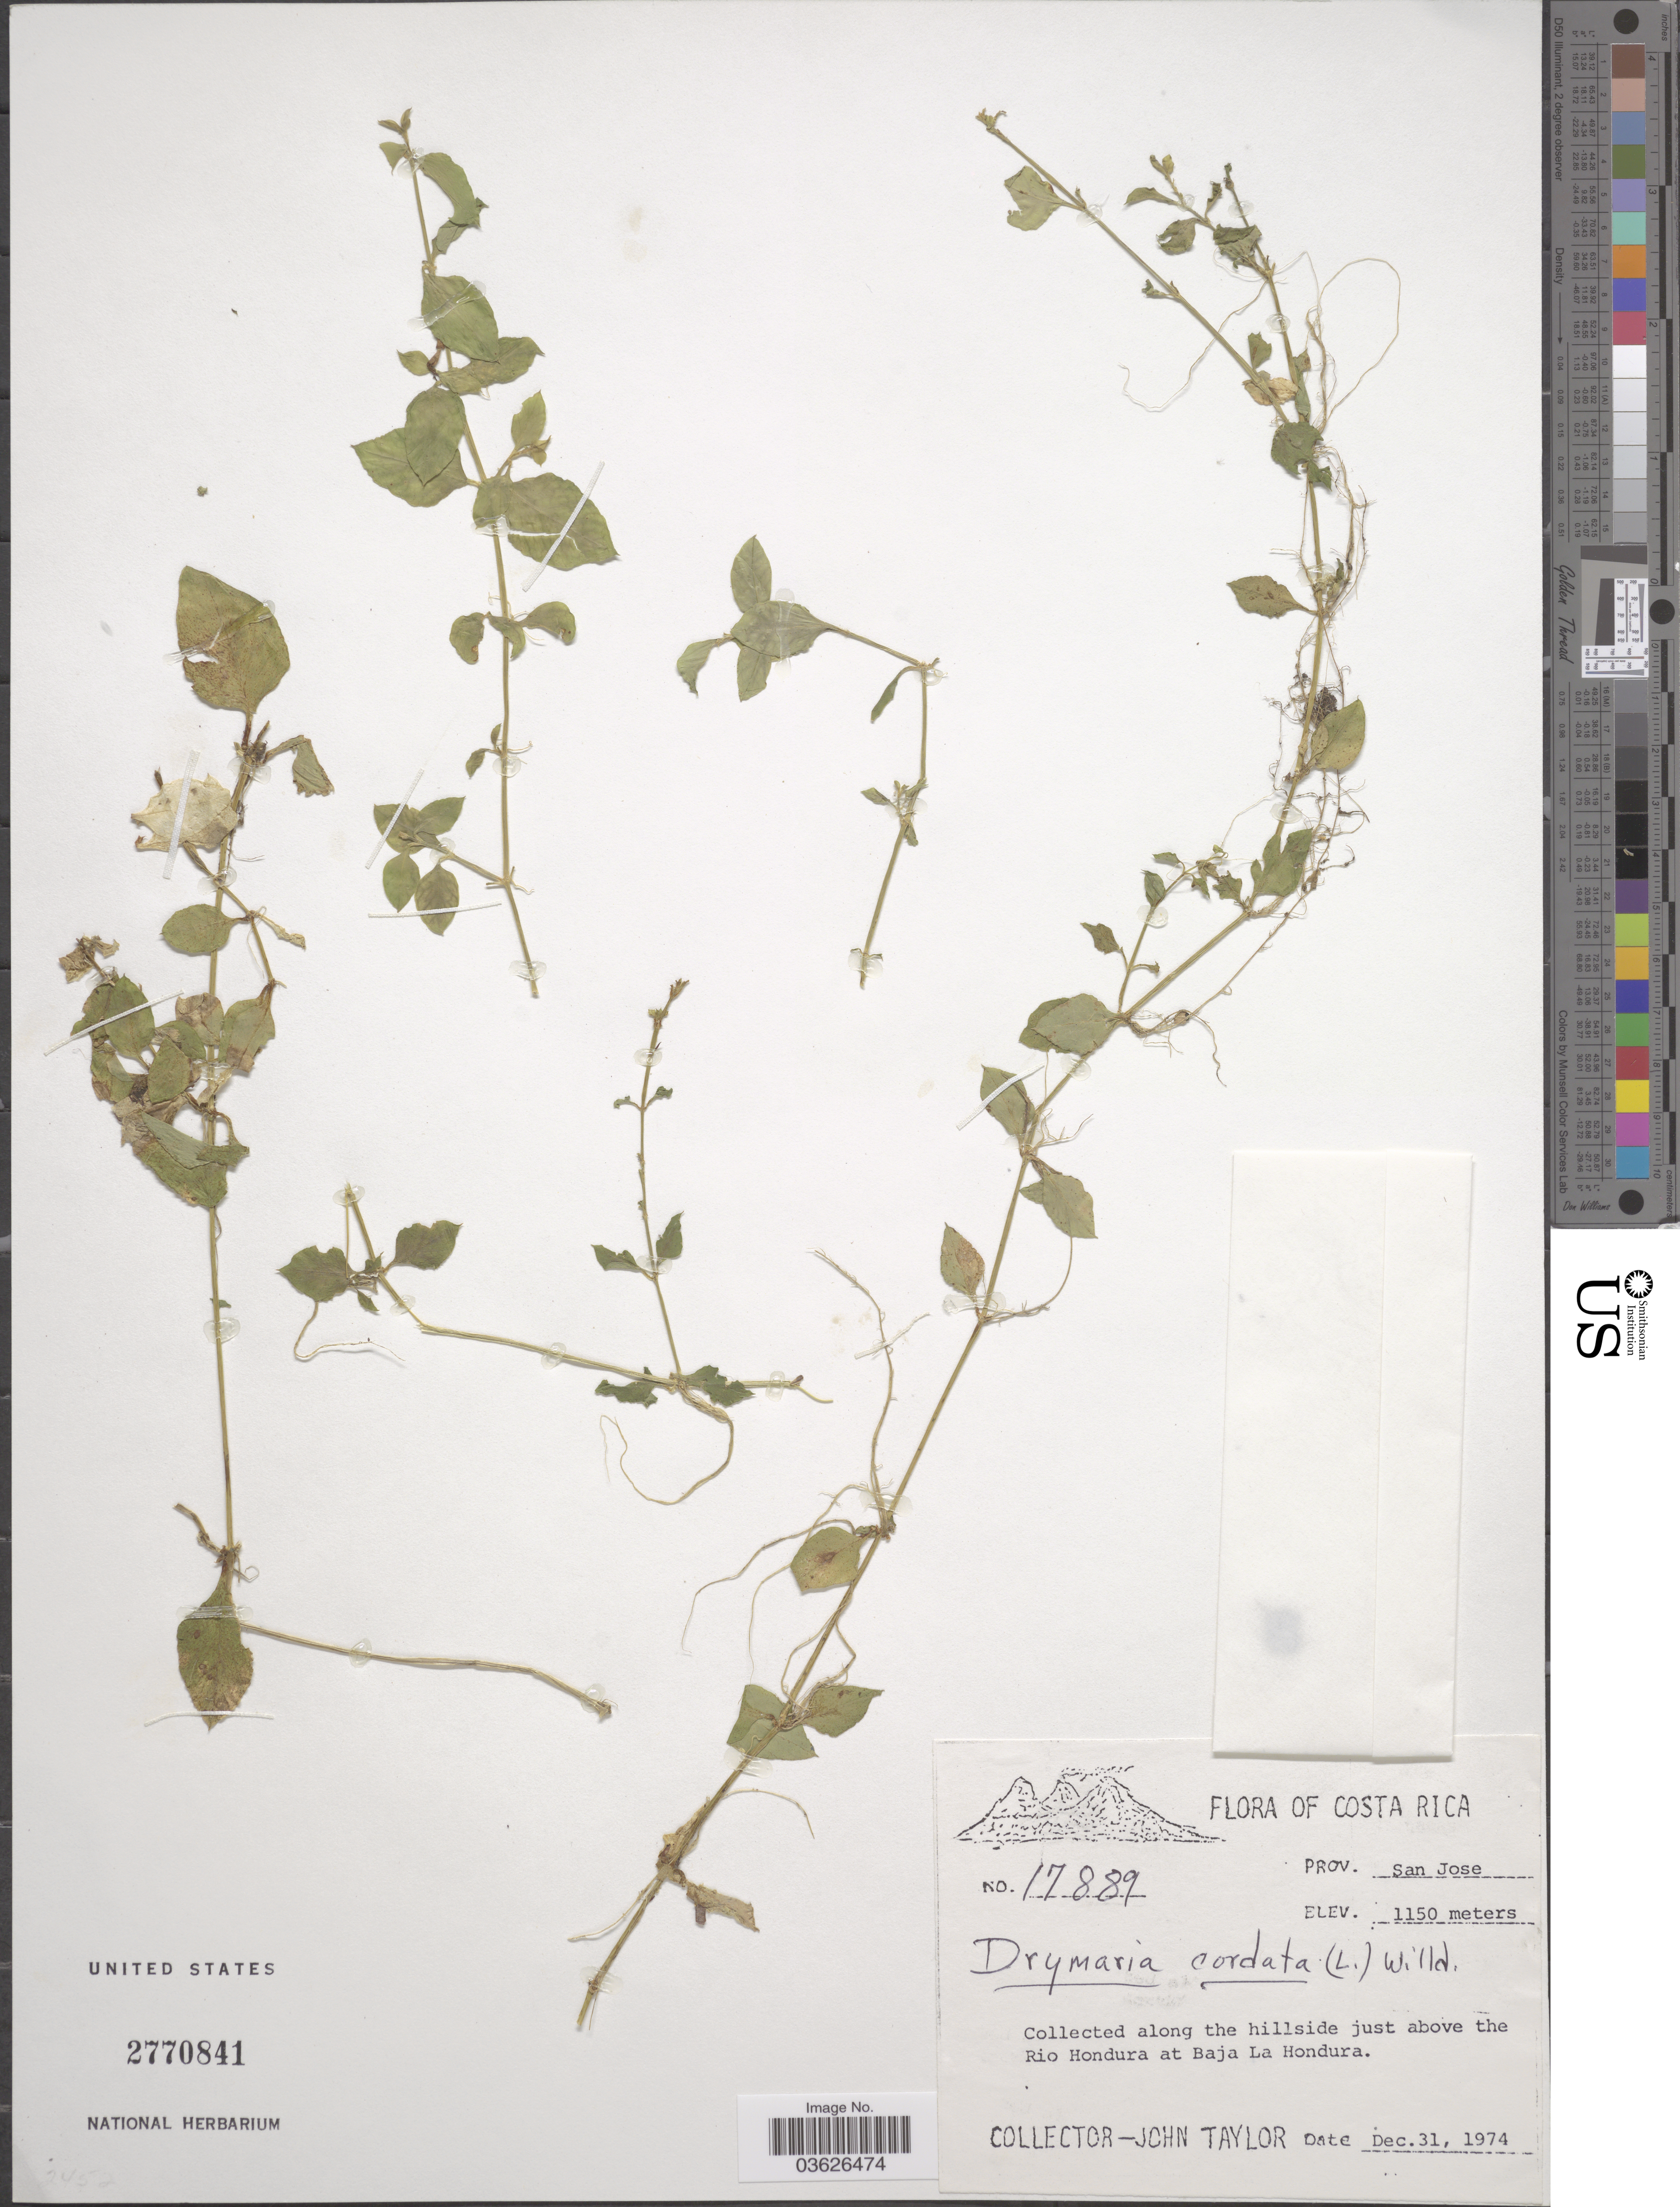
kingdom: Plantae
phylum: Tracheophyta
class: Magnoliopsida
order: Caryophyllales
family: Caryophyllaceae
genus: Drymaria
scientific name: Drymaria cordata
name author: (L.) Willd. ex Schult.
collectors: J. Taylor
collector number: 17889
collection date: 1974-12-31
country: Costa Rica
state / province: San José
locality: Along the hillside just above the Rio Hondura at Baja La Hondura.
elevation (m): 1150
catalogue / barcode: US 2770841